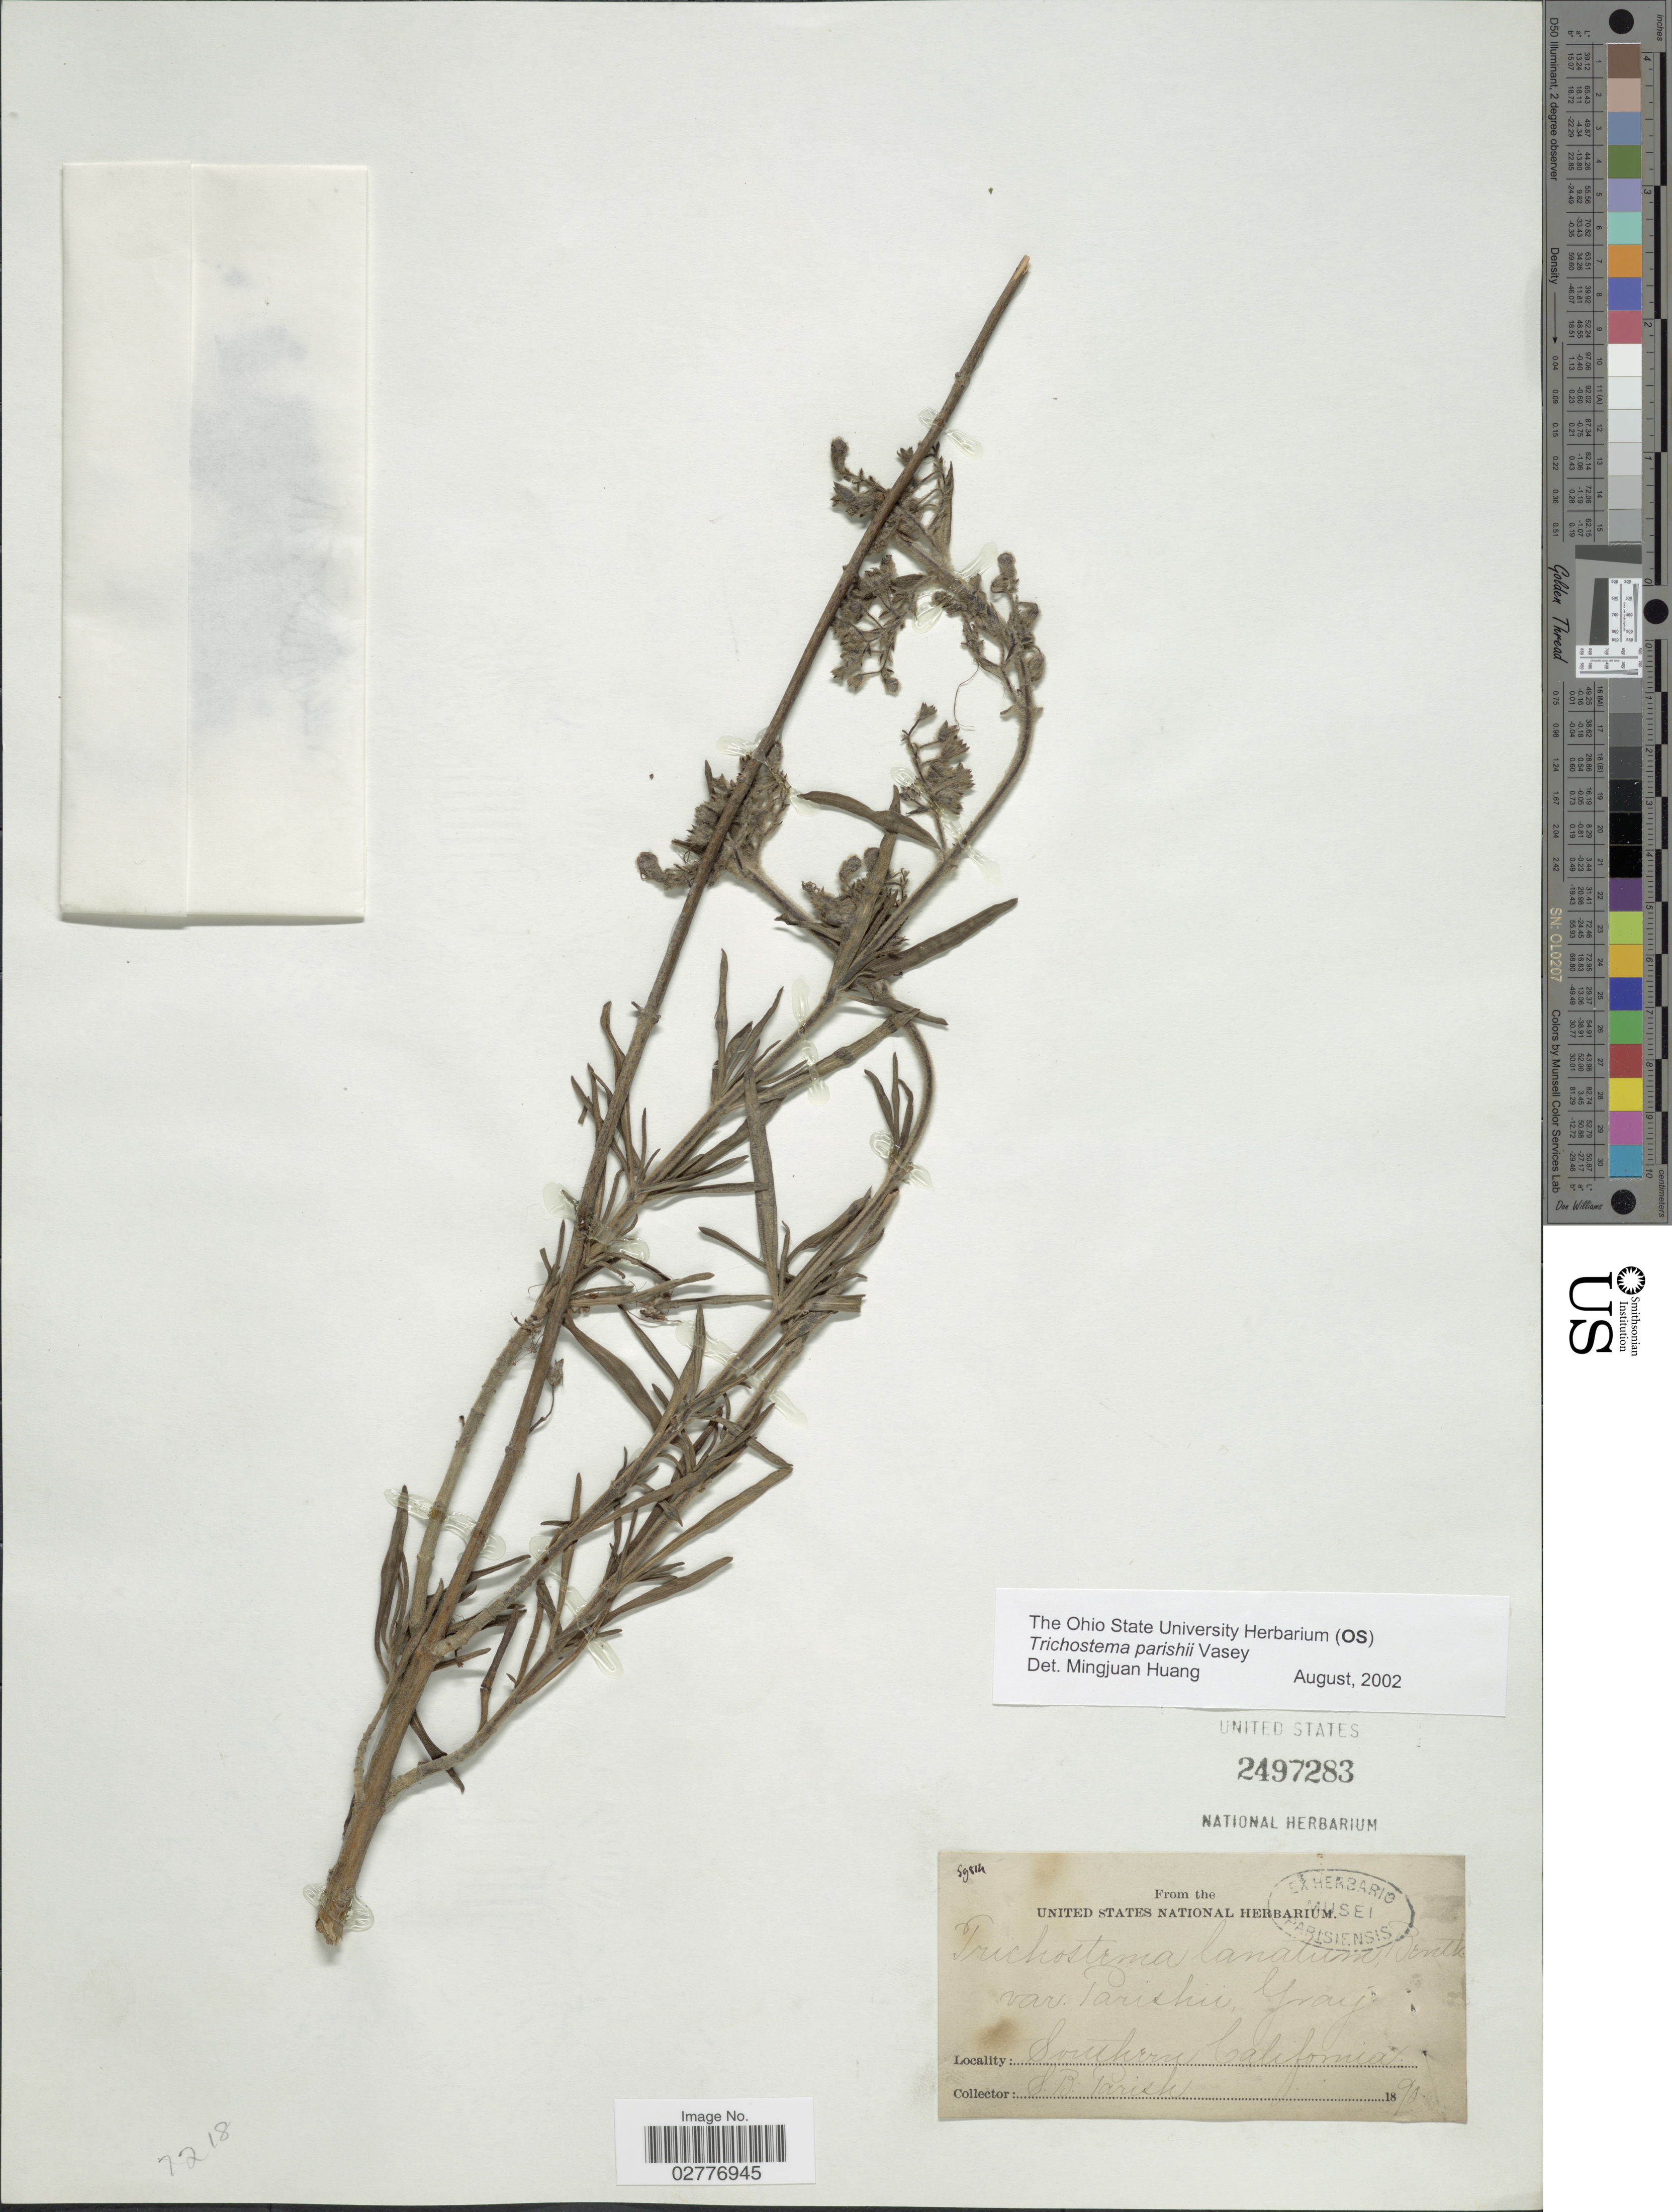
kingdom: Plantae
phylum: Tracheophyta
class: Magnoliopsida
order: Lamiales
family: Lamiaceae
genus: Trichostema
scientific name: Trichostema parishii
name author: Vasey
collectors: S. B. Parish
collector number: S9814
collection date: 1890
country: United States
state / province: California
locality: Southern California.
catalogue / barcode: US 2497283